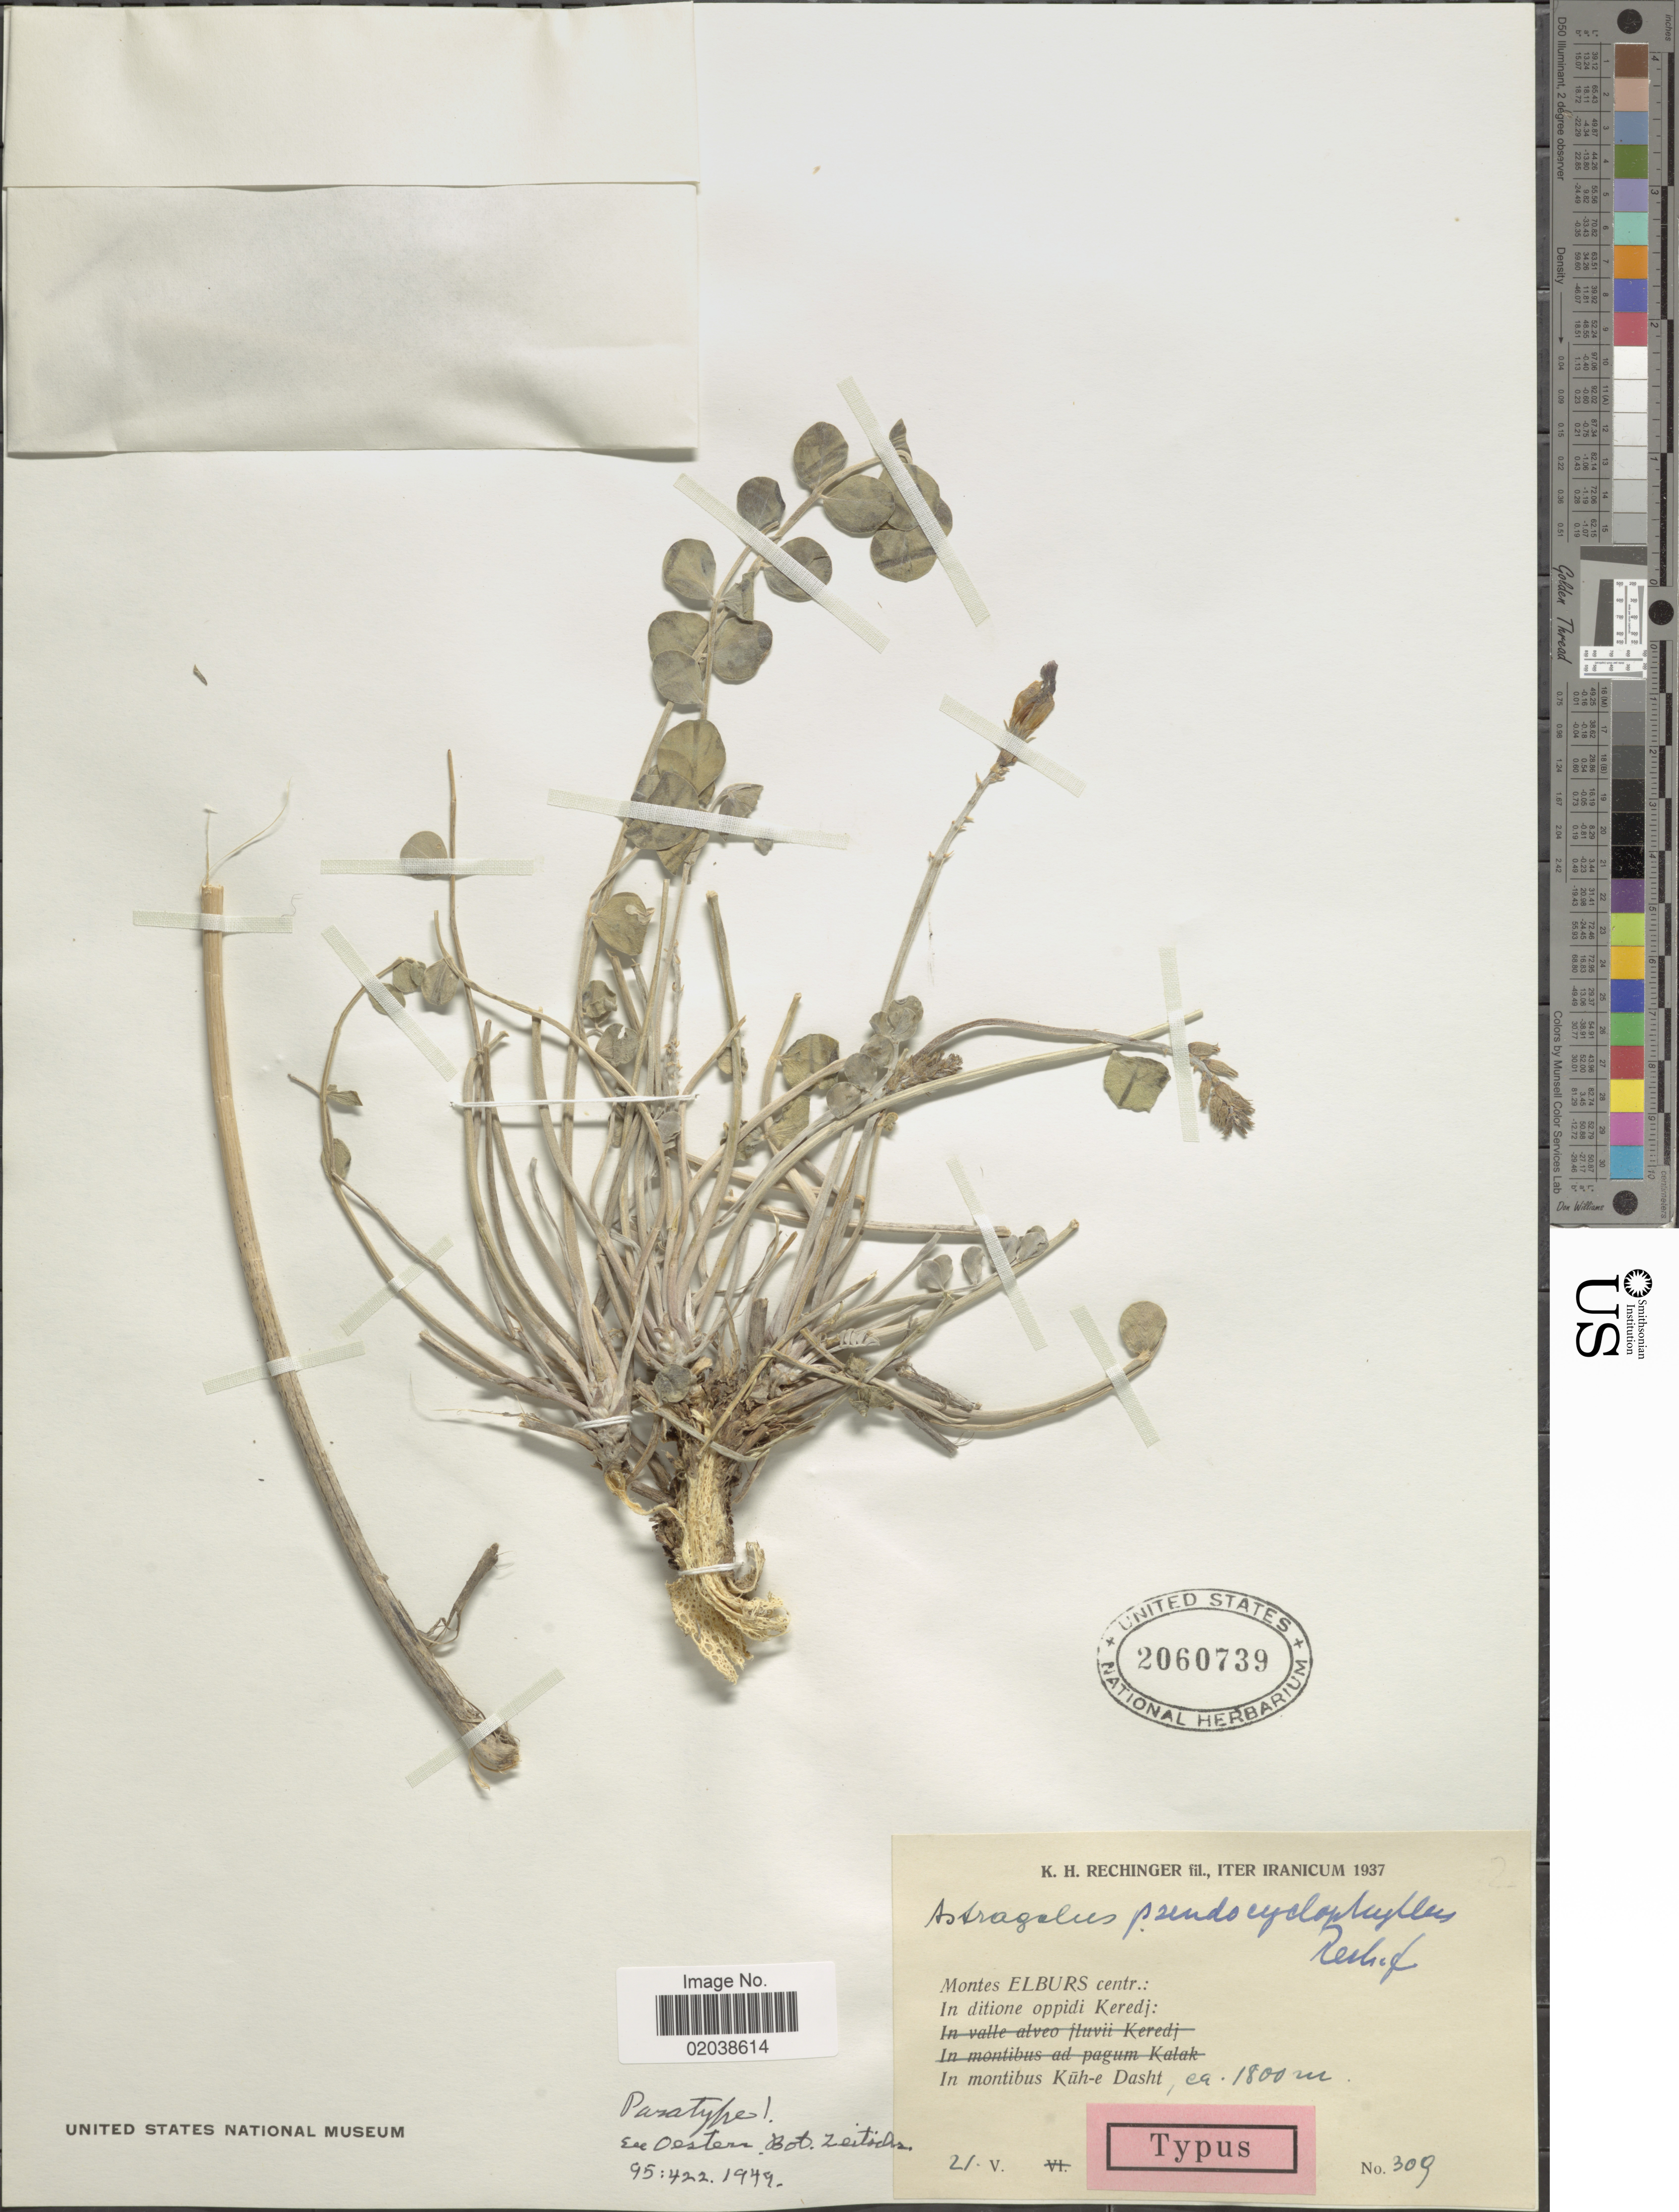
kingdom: Plantae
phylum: Tracheophyta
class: Magnoliopsida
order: Fabales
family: Fabaceae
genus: Astragalus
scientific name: Astragalus pseudocyclophyllus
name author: Rech. f.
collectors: K. H. Rechinger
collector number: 309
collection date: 1937-05-21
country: Iran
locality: Iranicum. Montes Elburs centr.: In ditione oppidi Keredj: In montibus Kuh-e Dasht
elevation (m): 1800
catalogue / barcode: US 2060739